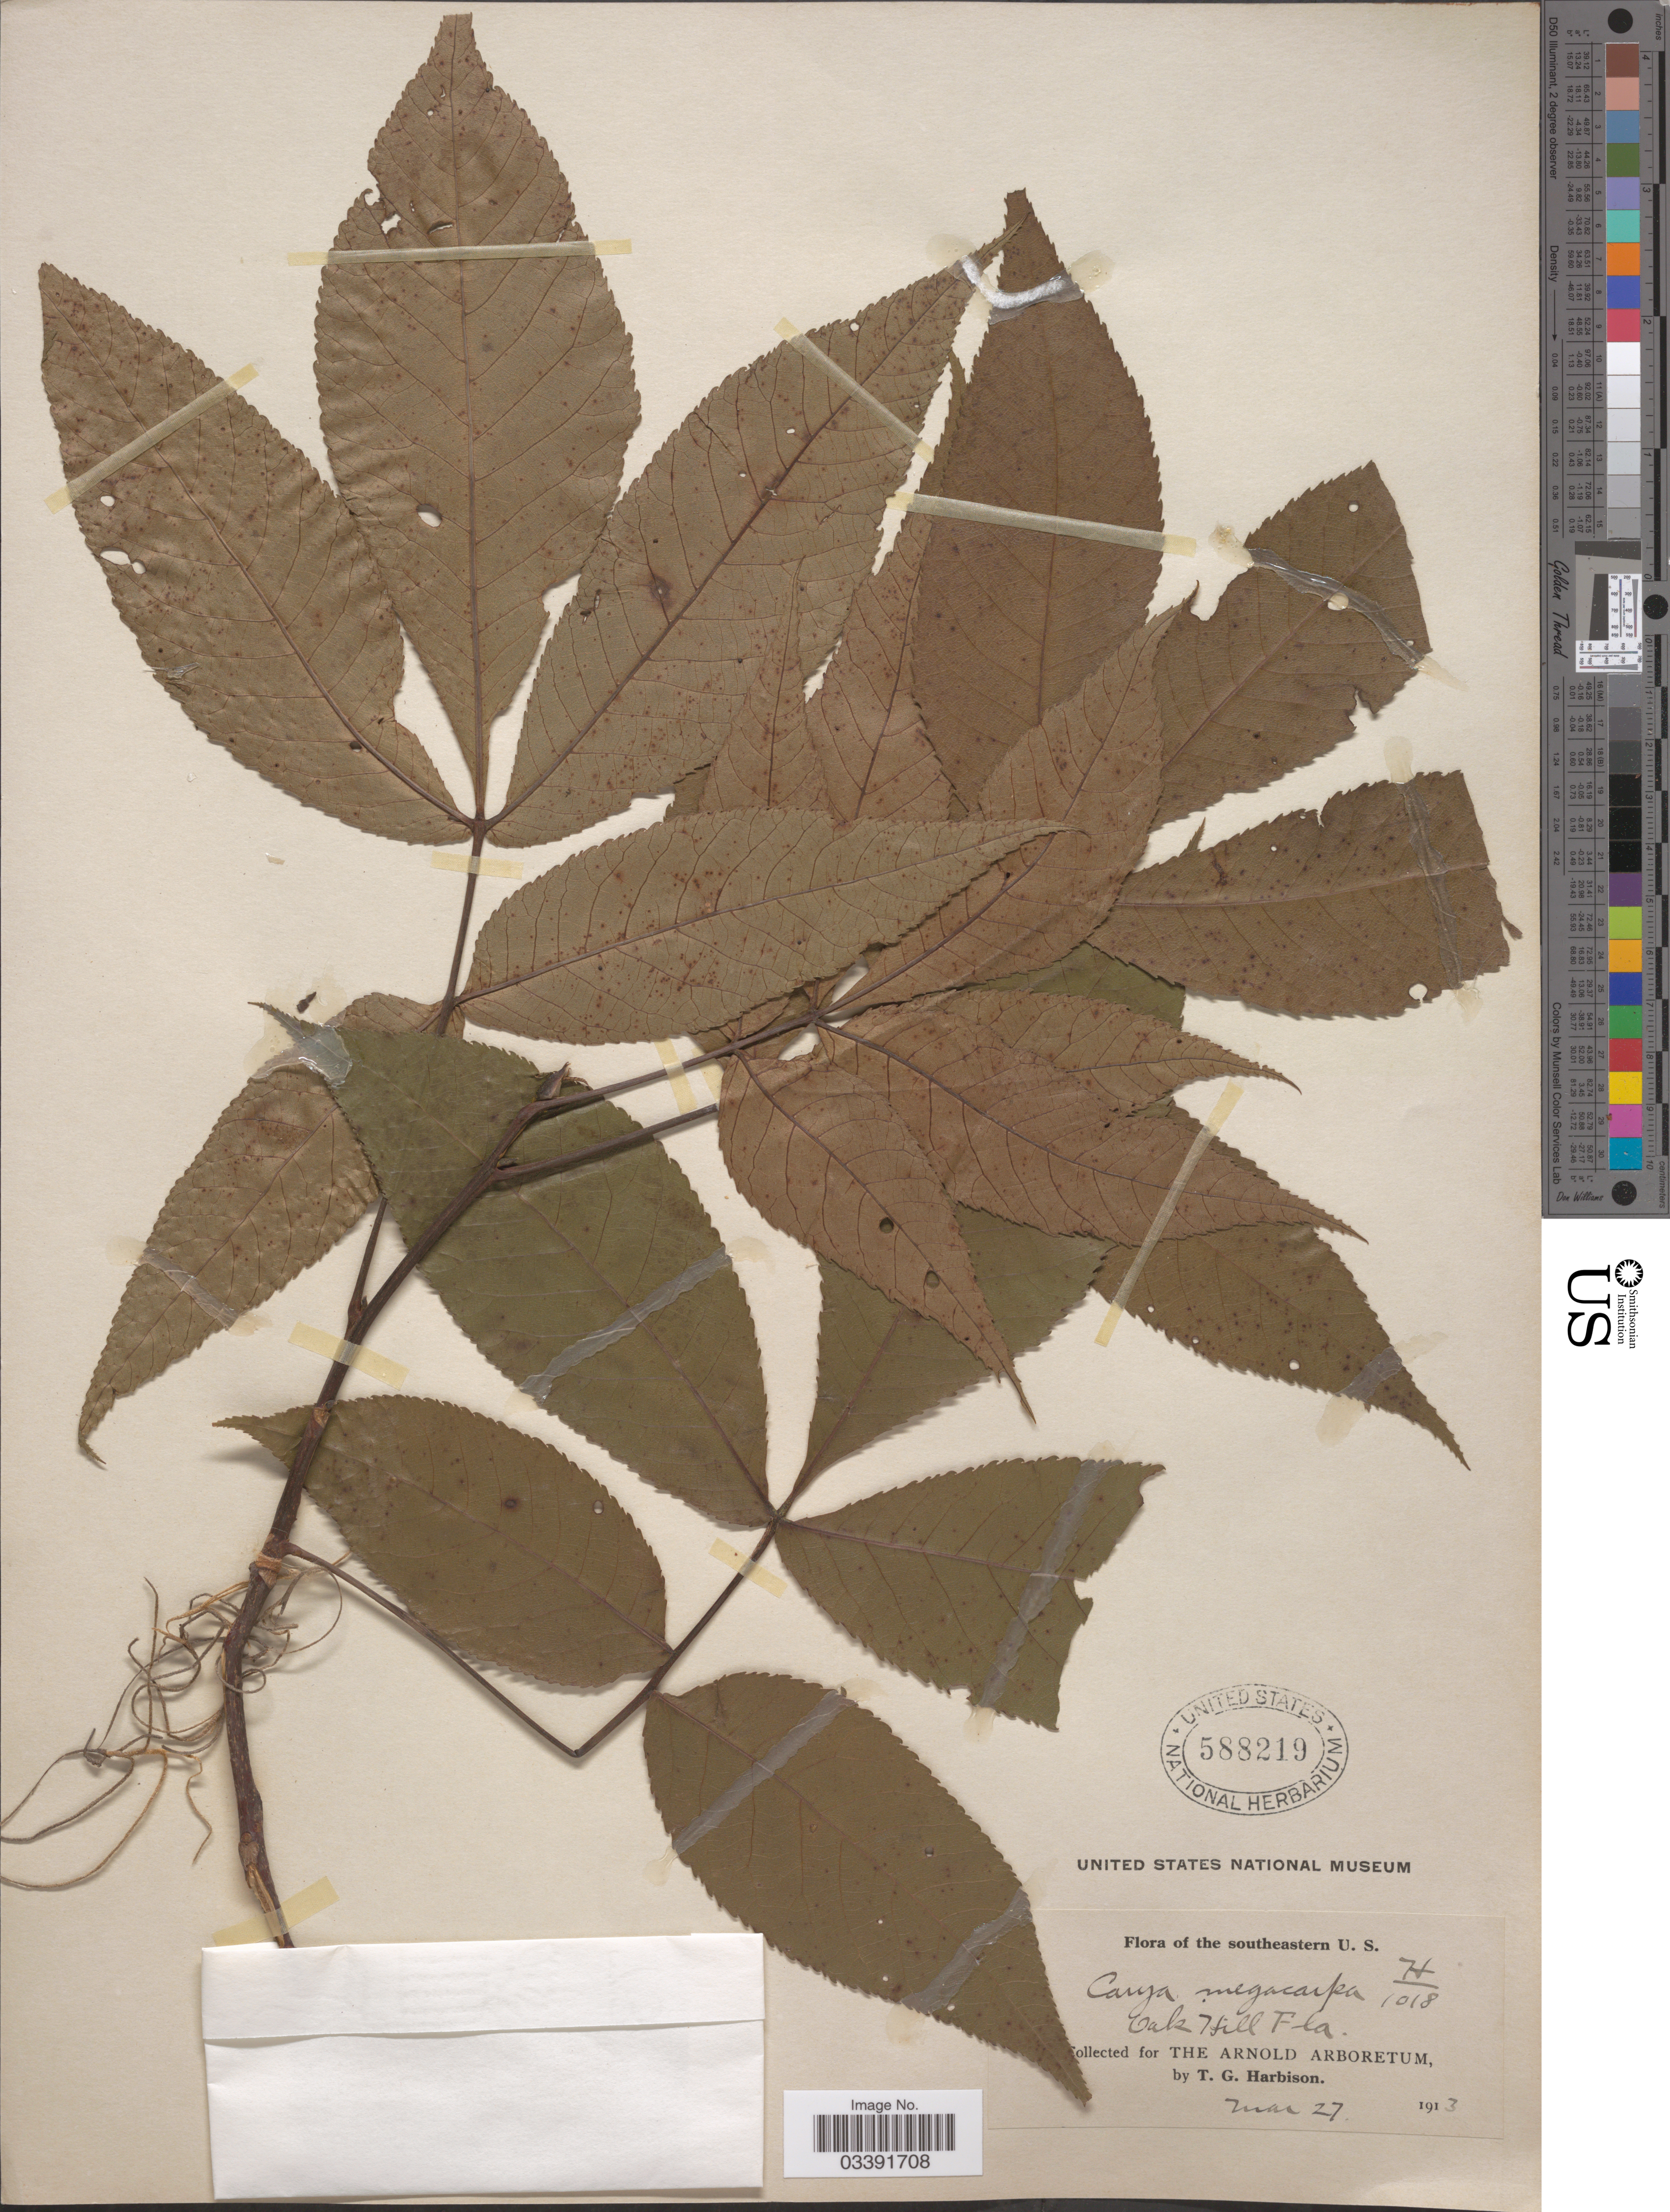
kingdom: Plantae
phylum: Tracheophyta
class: Magnoliopsida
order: Fagales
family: Juglandaceae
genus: Carya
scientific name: Carya glabra var. megacarpa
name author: (Sarg.) Sarg.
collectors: T. Harbison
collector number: H/1018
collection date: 1913-03-27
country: United States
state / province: Florida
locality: Southeastern U. S. Oak Hill.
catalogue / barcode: US 588219